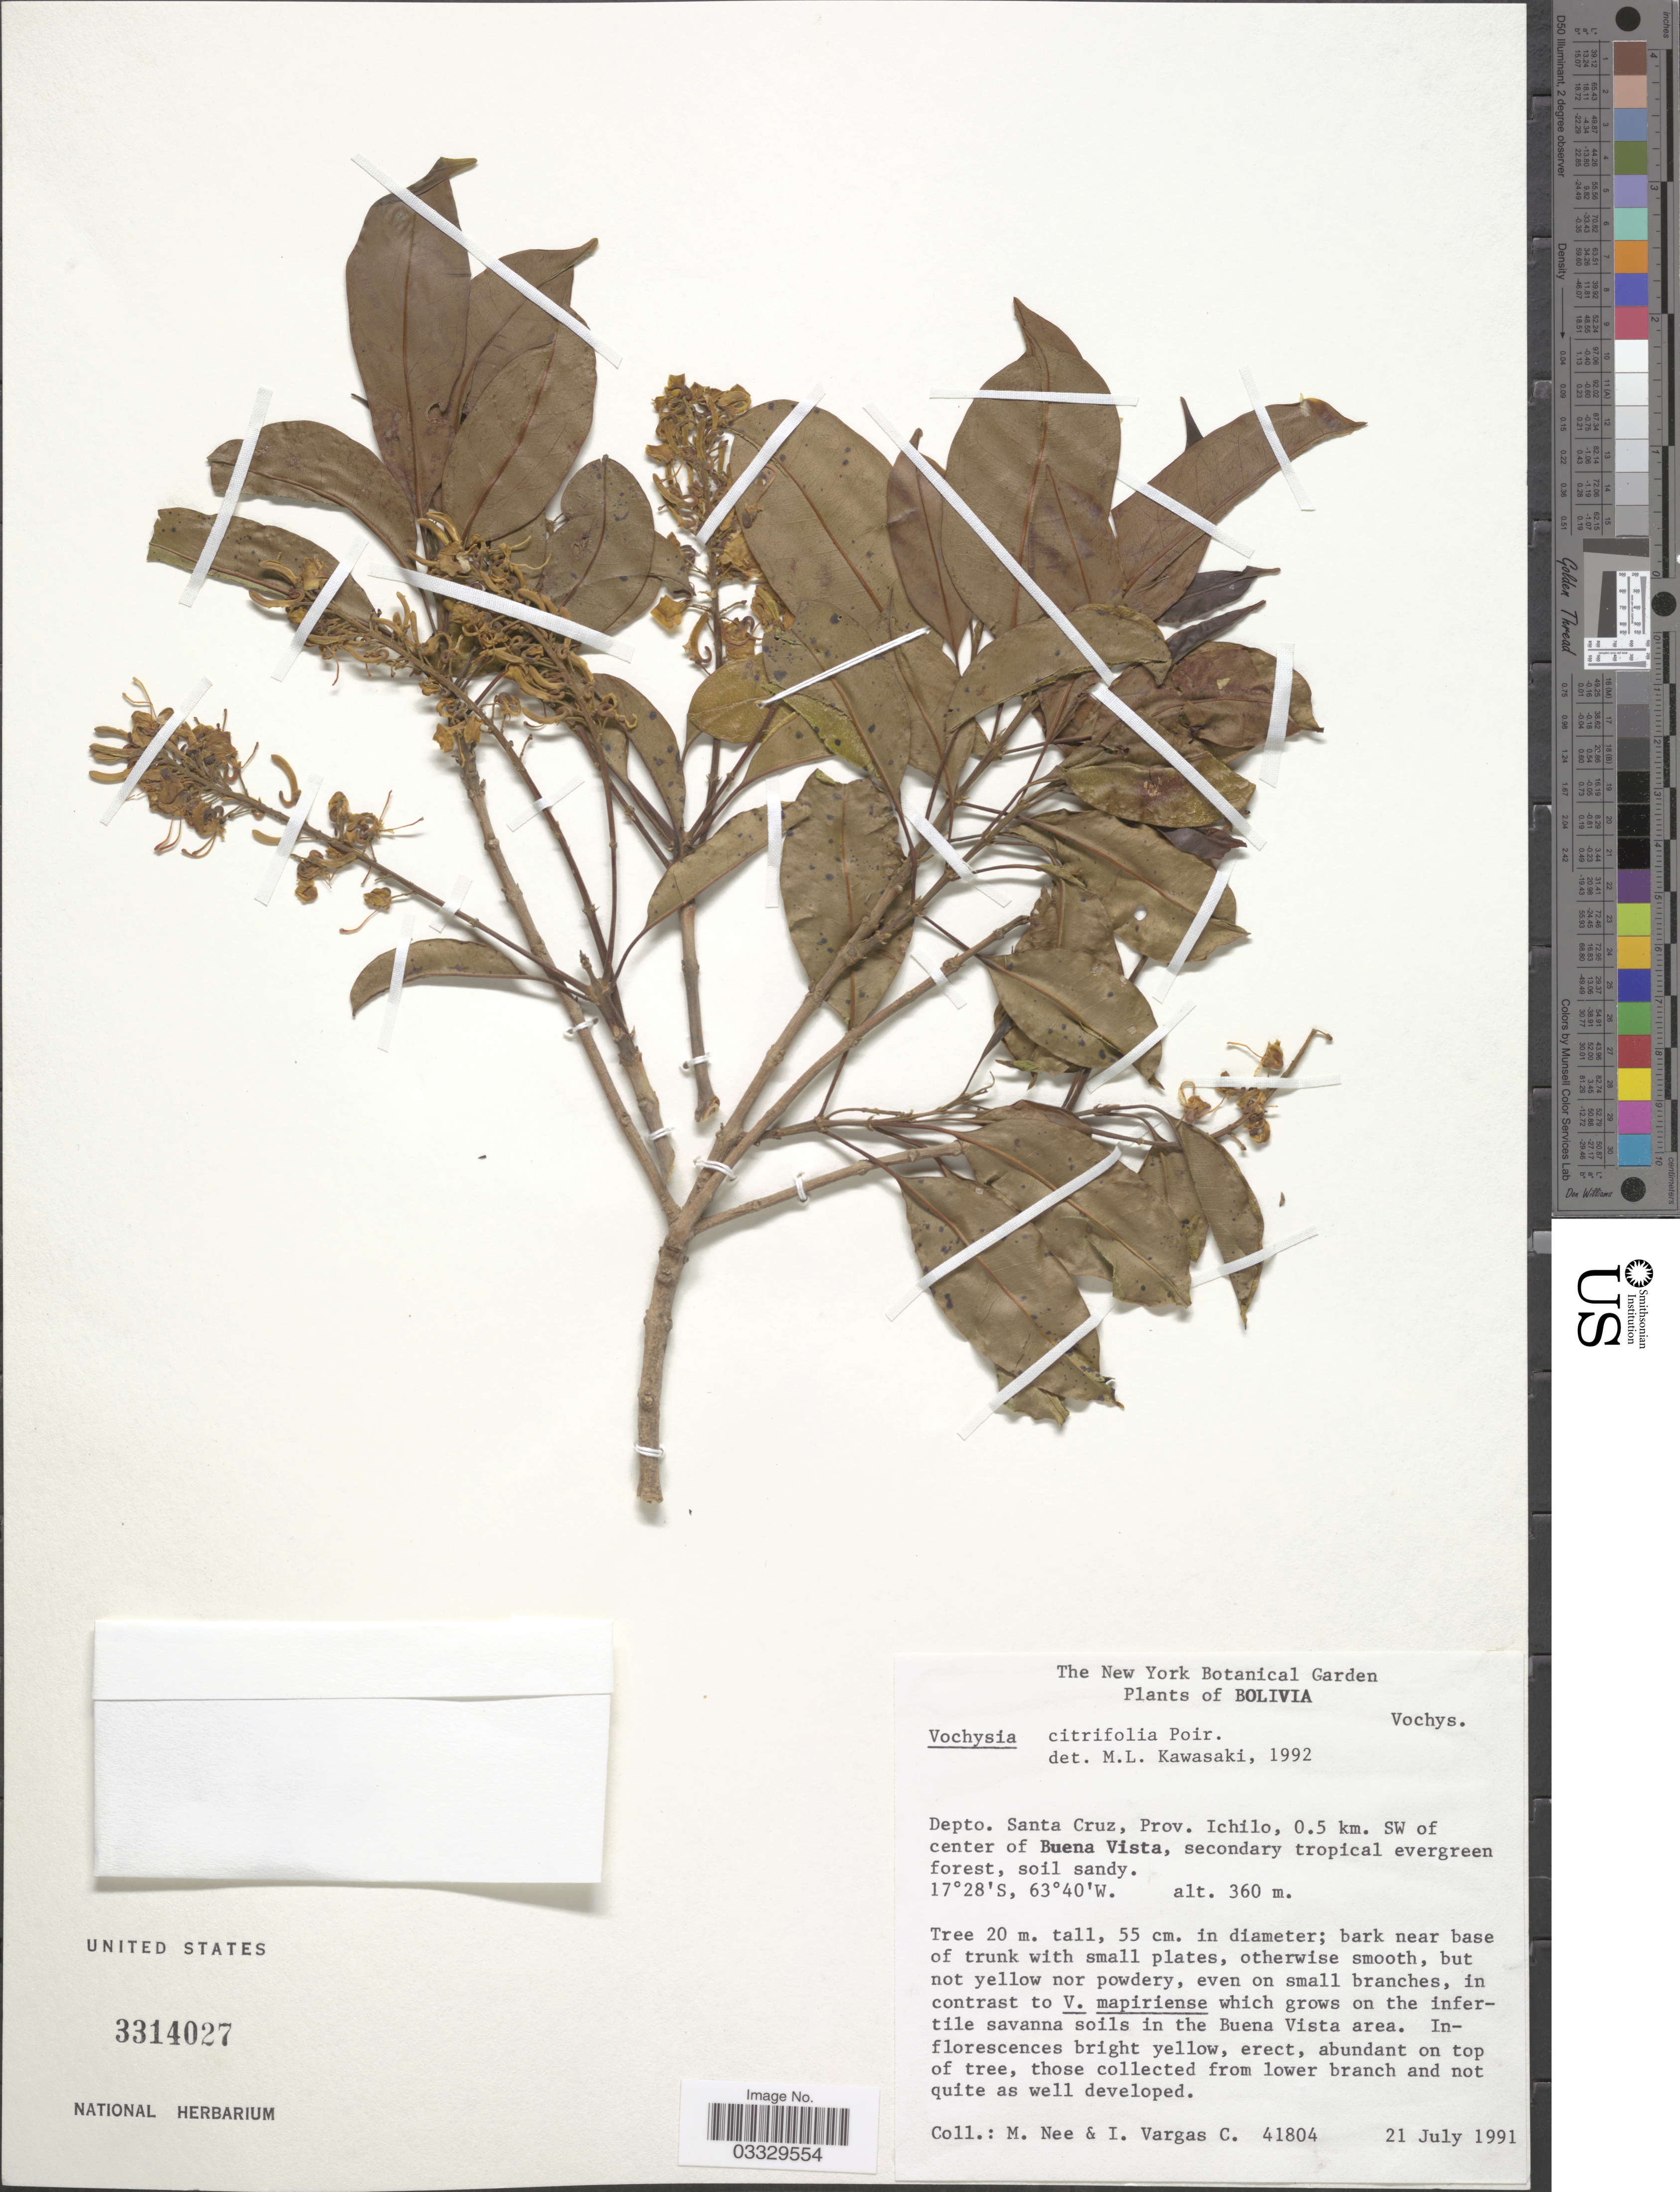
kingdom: Plantae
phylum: Tracheophyta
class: Magnoliopsida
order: Myrtales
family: Vochysiaceae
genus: Vochysia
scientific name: Vochysia citrifolia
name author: Poir.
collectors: M. Nee & I. Vargas C.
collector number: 41804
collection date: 1991-07-21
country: Bolivia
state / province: Santa Cruz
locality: Depto. Santa Cruz, Prov. Ichilo, 0.5 km. SW of center Buena Vista.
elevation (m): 360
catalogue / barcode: US 3314027